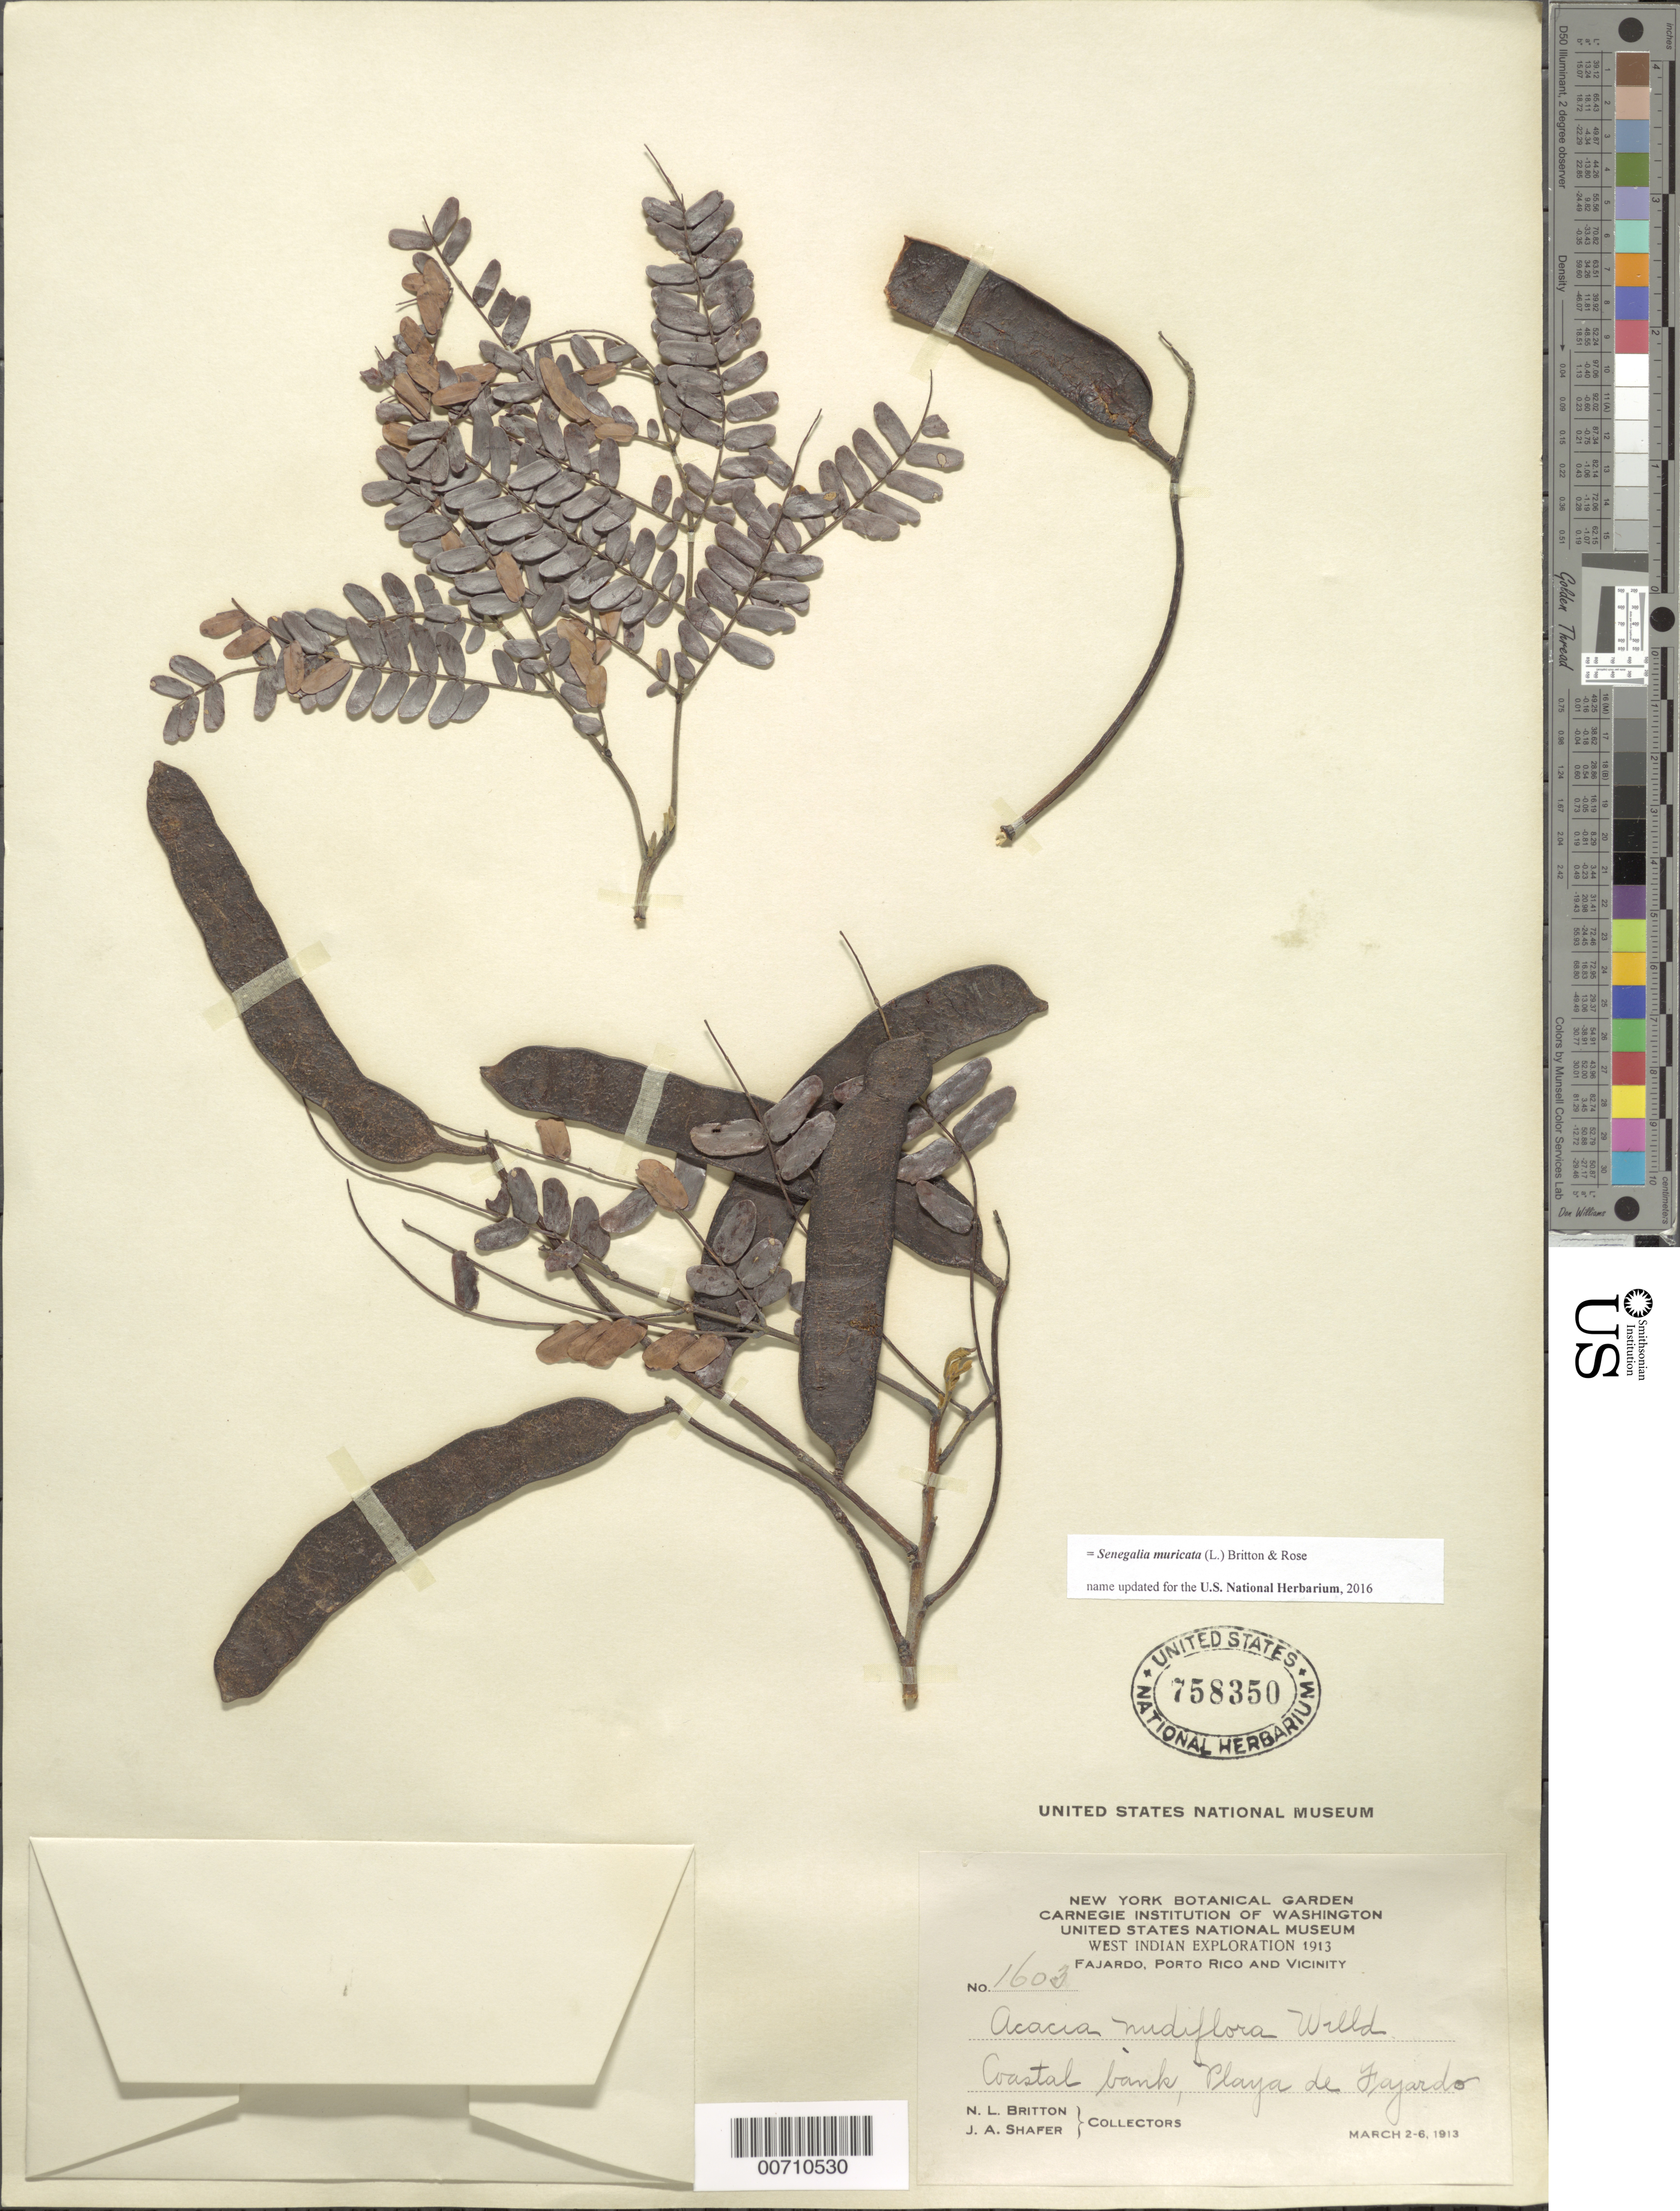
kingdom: Plantae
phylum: Tracheophyta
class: Magnoliopsida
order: Fabales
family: Fabaceae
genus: Parasenegalia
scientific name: Parasenegalia muricata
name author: (L.) Seigler & Ebinger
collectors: N. Britton & J. A. Shafer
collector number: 1603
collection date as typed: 02 Mar 1913 to 06 Mar 1913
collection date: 1913-03-02/1913-03-06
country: Puerto Rico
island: Greater Antilles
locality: Fajardo, Playa de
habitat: Coastal bank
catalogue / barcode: US 758350